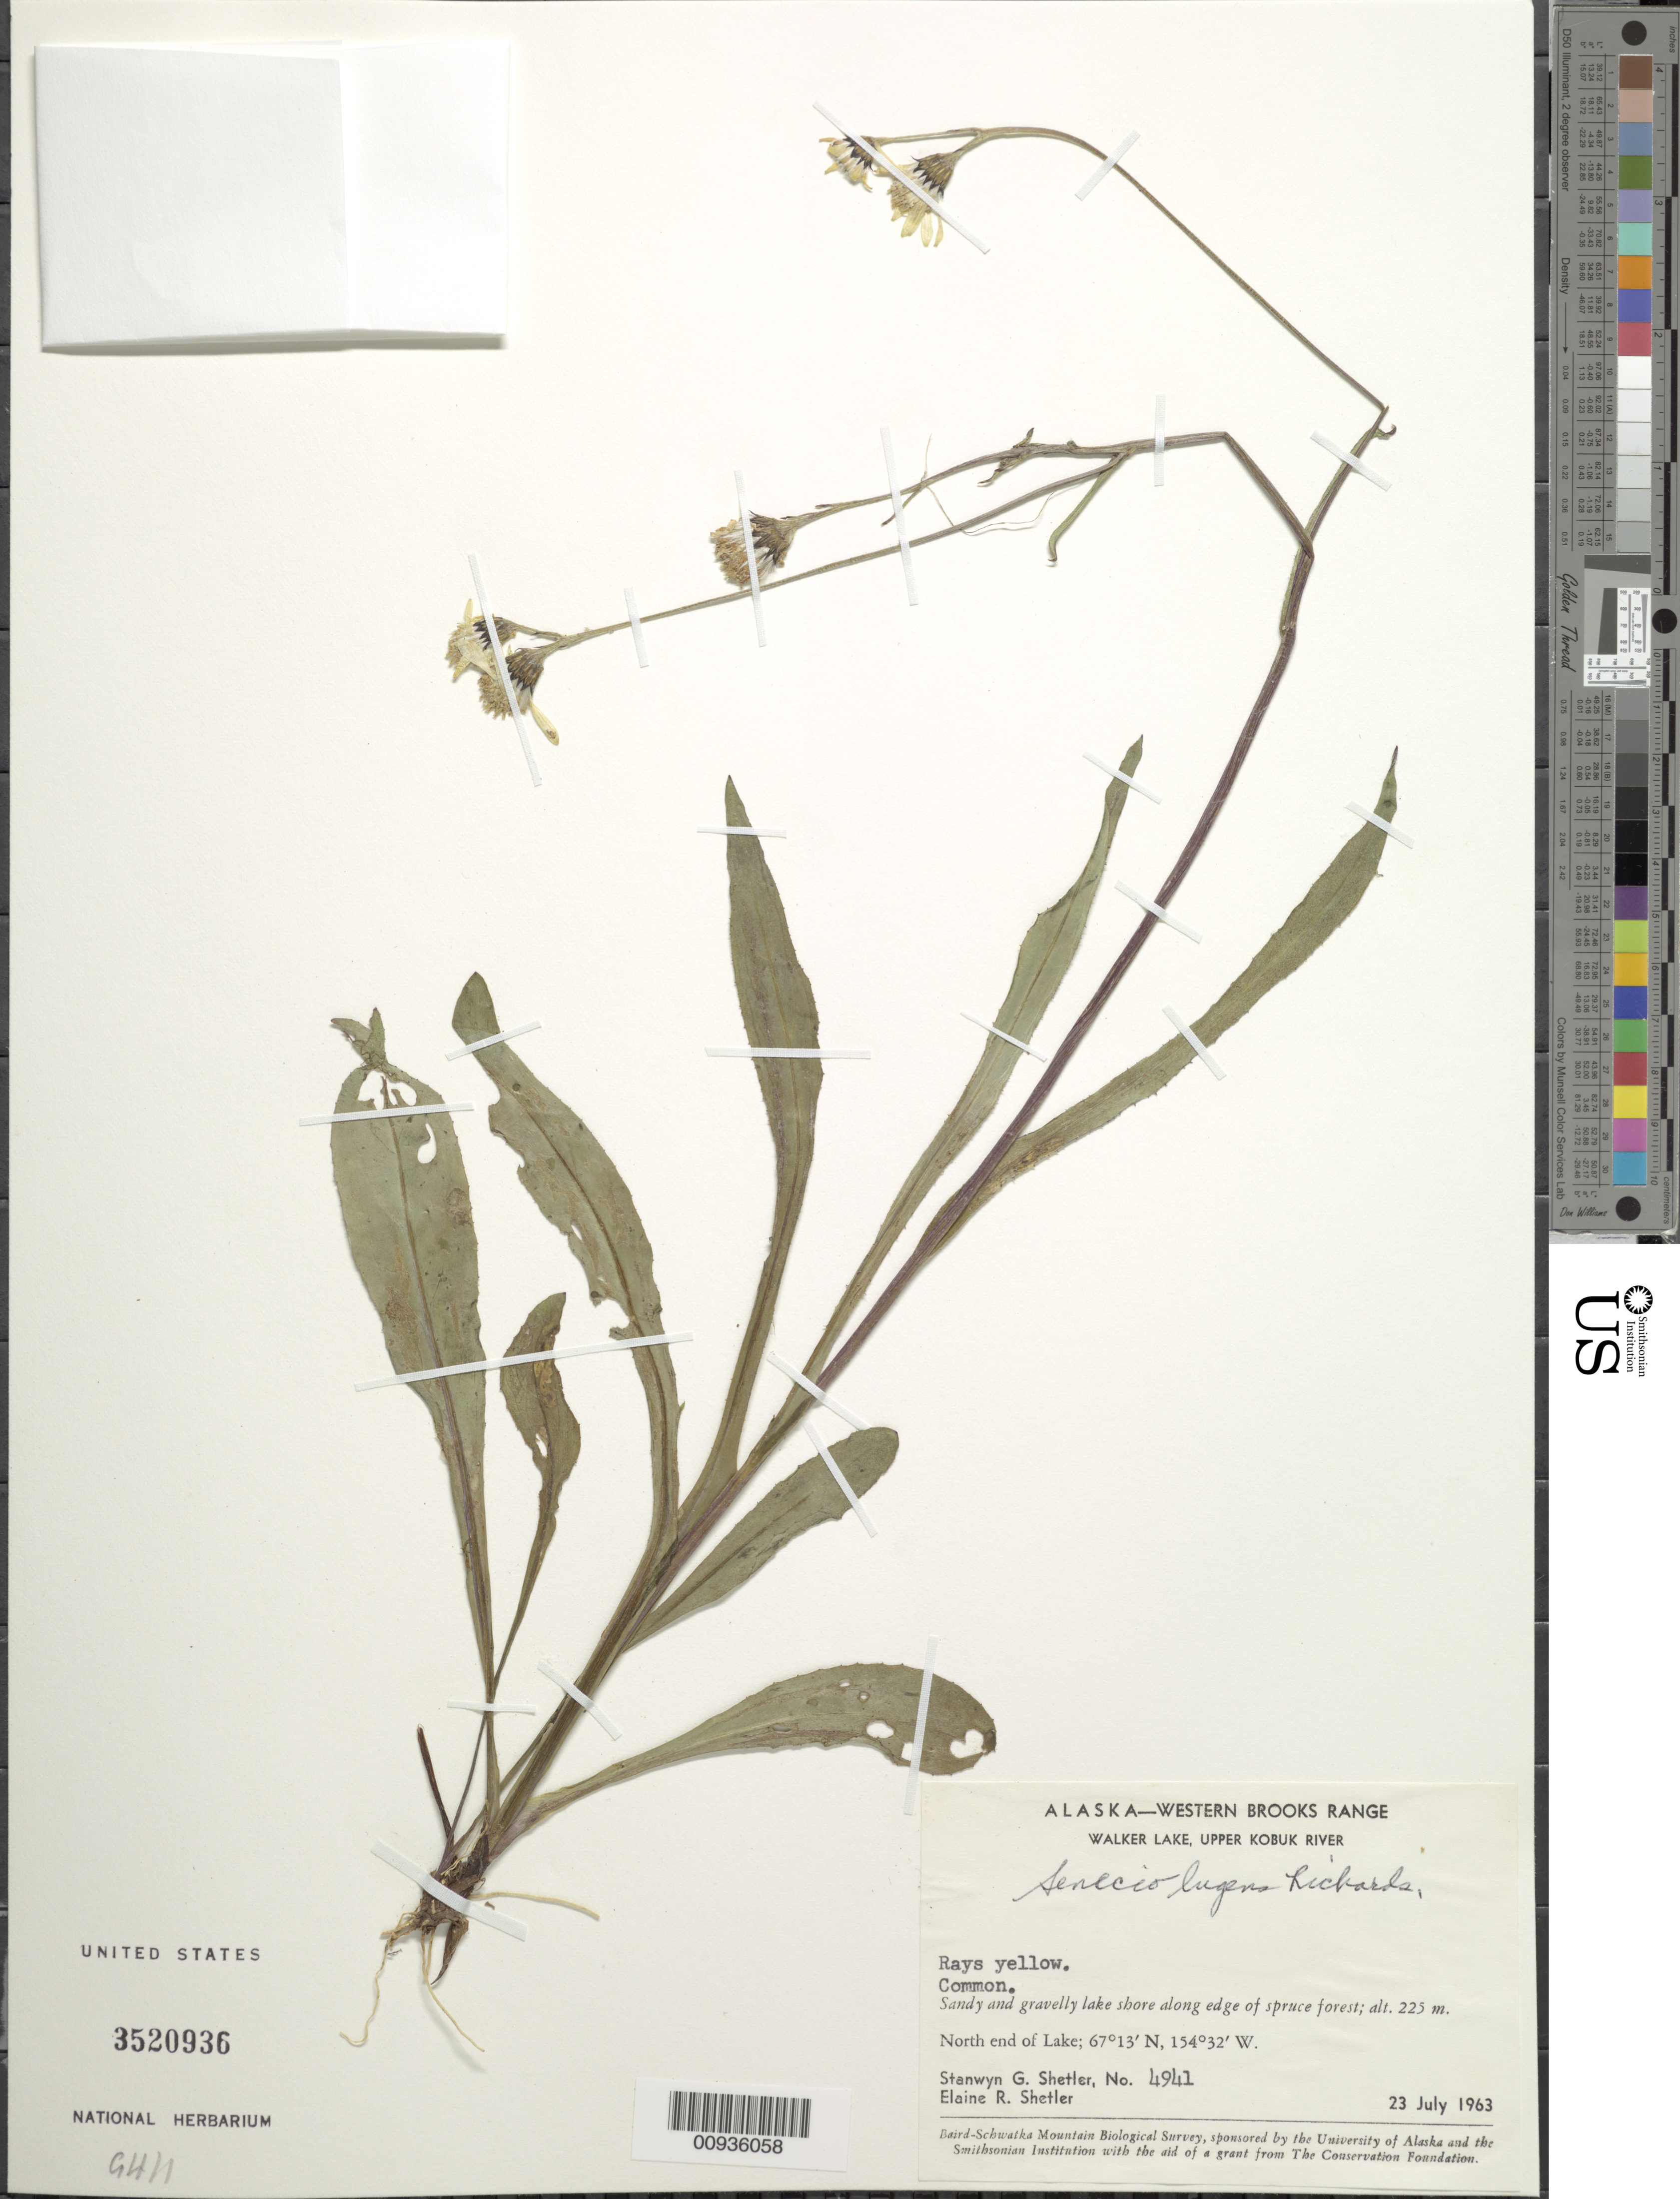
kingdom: Plantae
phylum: Tracheophyta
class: Magnoliopsida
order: Asterales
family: Asteraceae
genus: Senecio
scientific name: Senecio lugens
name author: Richardson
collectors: S. Shetler & E. R. Shetler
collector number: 4941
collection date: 1963-07-23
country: United States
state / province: Alaska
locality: Alaska--Western Brooks Range. Walker Lake, upper Kobuk River. North end of Lake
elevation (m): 225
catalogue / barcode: US 3520936